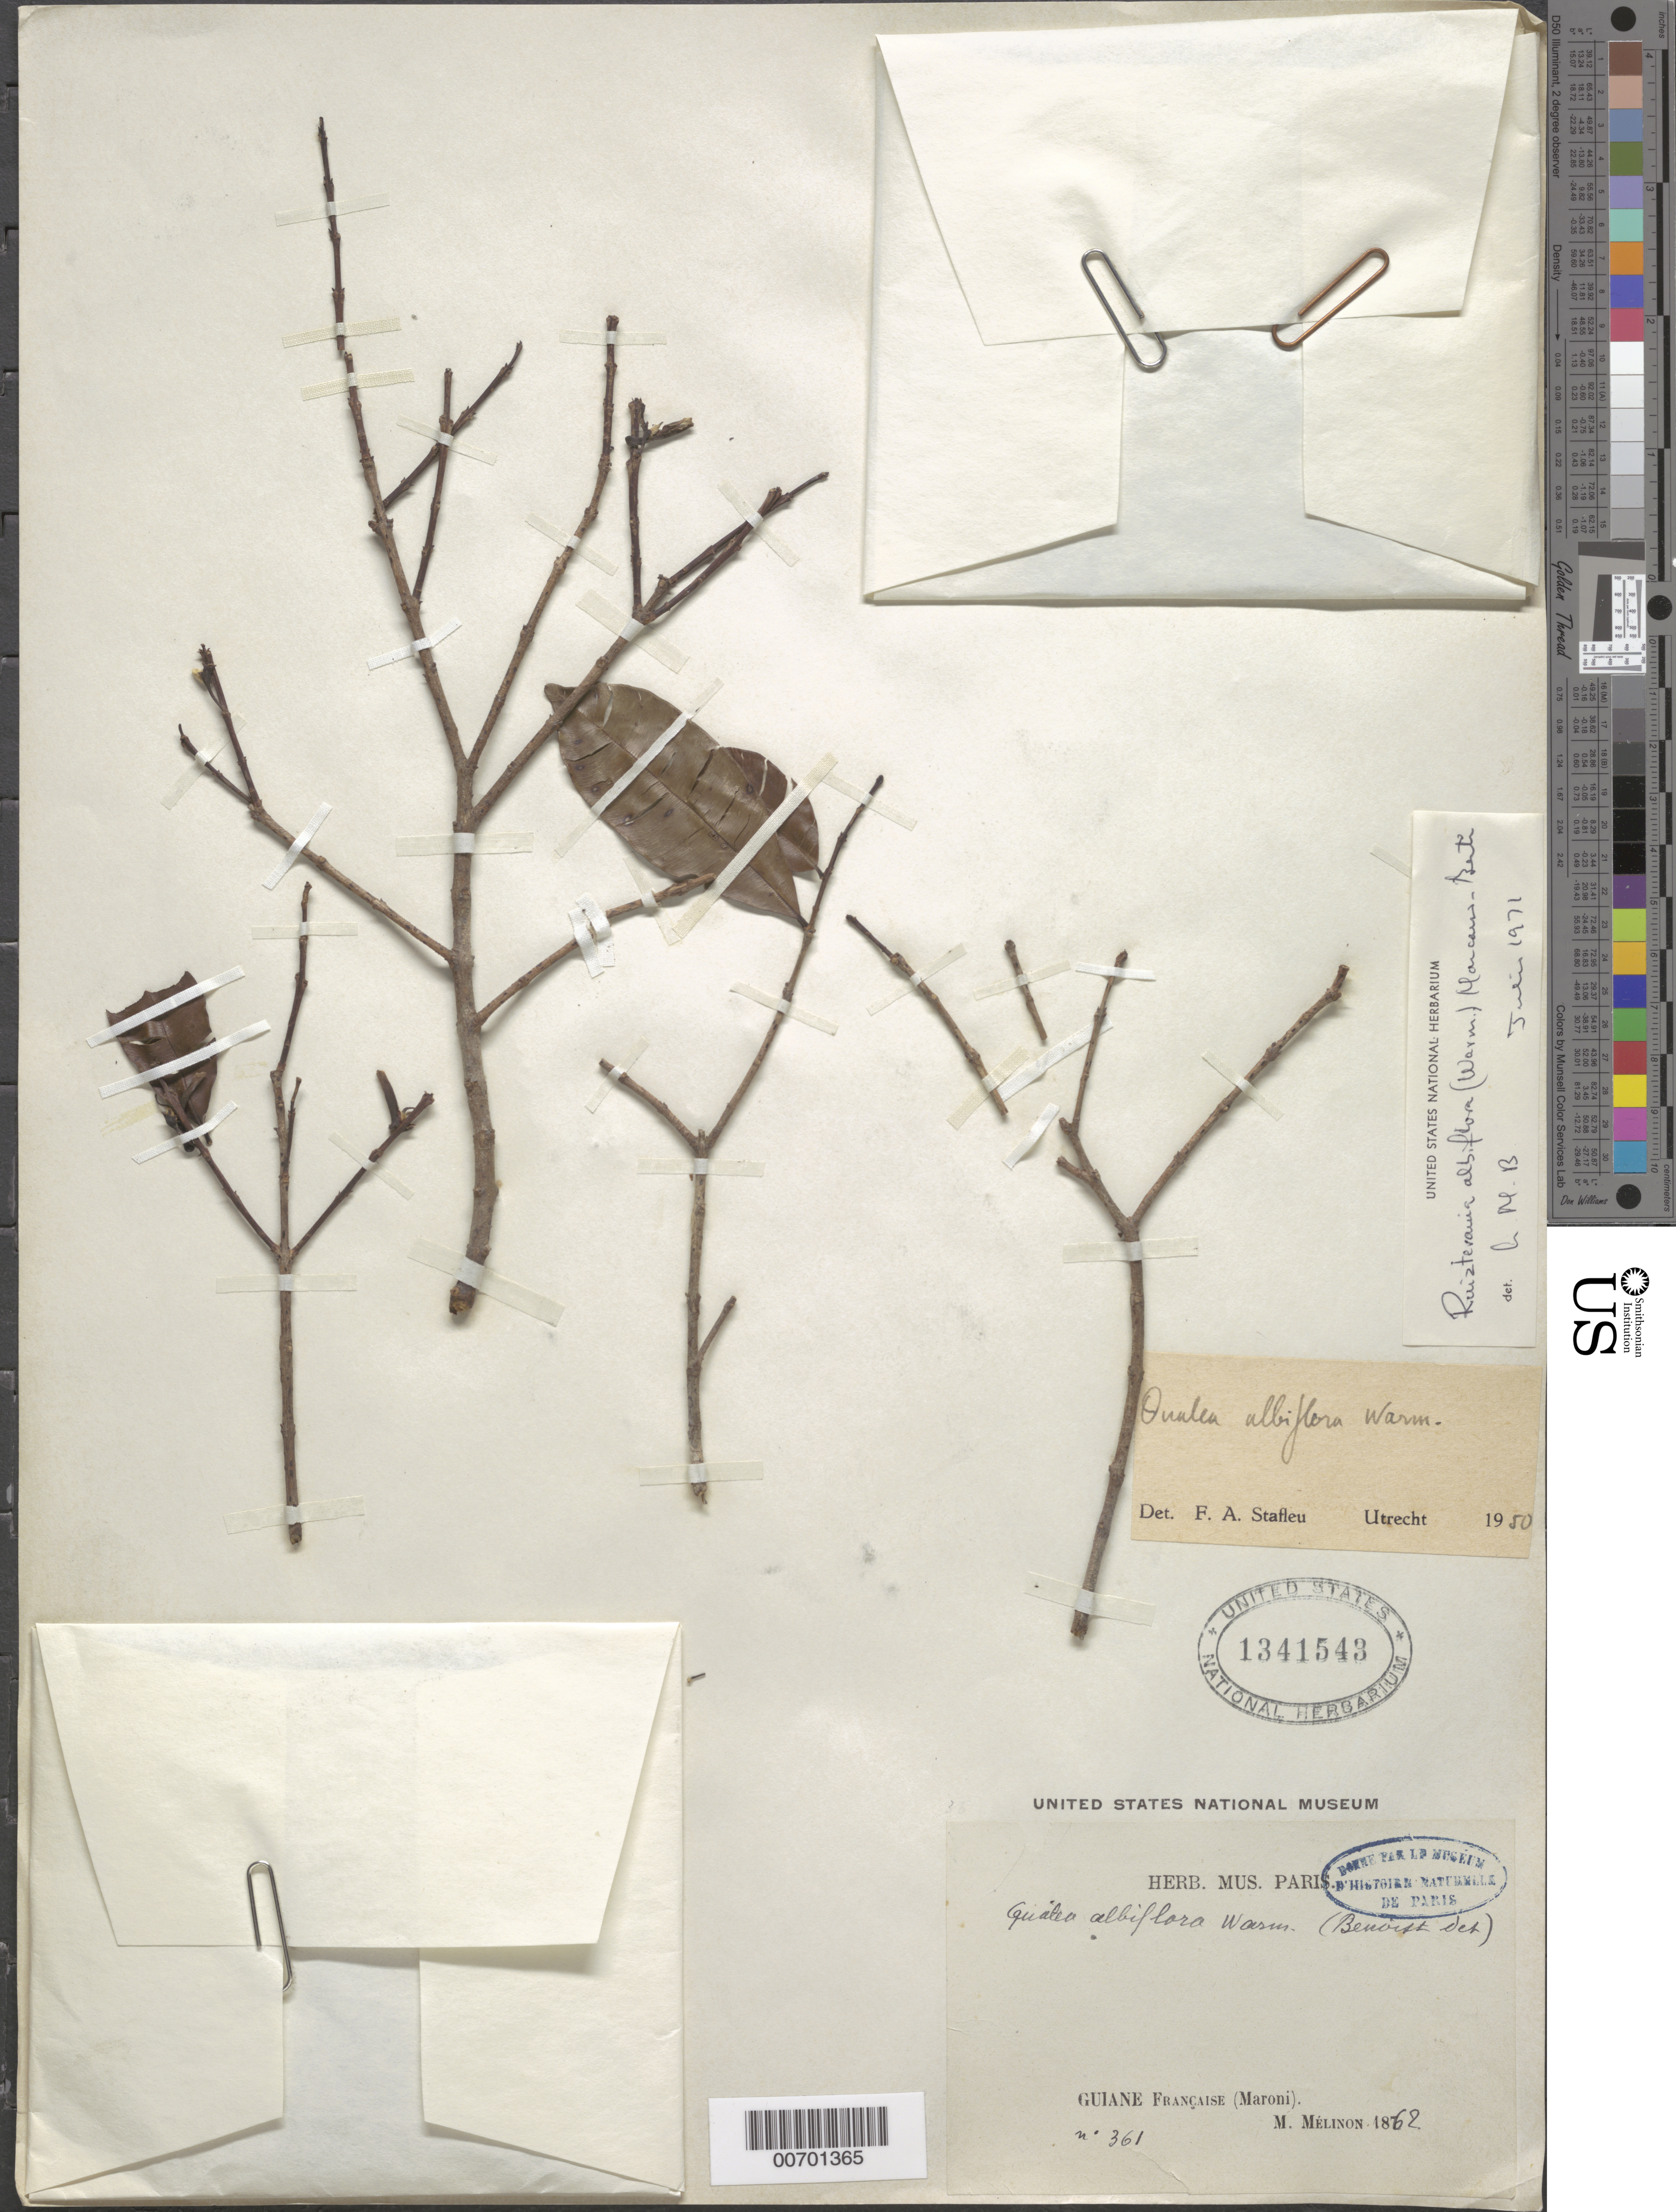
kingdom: Plantae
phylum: Tracheophyta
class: Magnoliopsida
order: Myrtales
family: Vochysiaceae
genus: Ruizterania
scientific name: Ruizterania albiflora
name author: (Warm.) Marc.-Berti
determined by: Marcano-Berti, L.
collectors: E. Mélinon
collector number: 361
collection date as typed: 1862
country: French Guiana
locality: Maroni River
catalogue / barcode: US 1341543